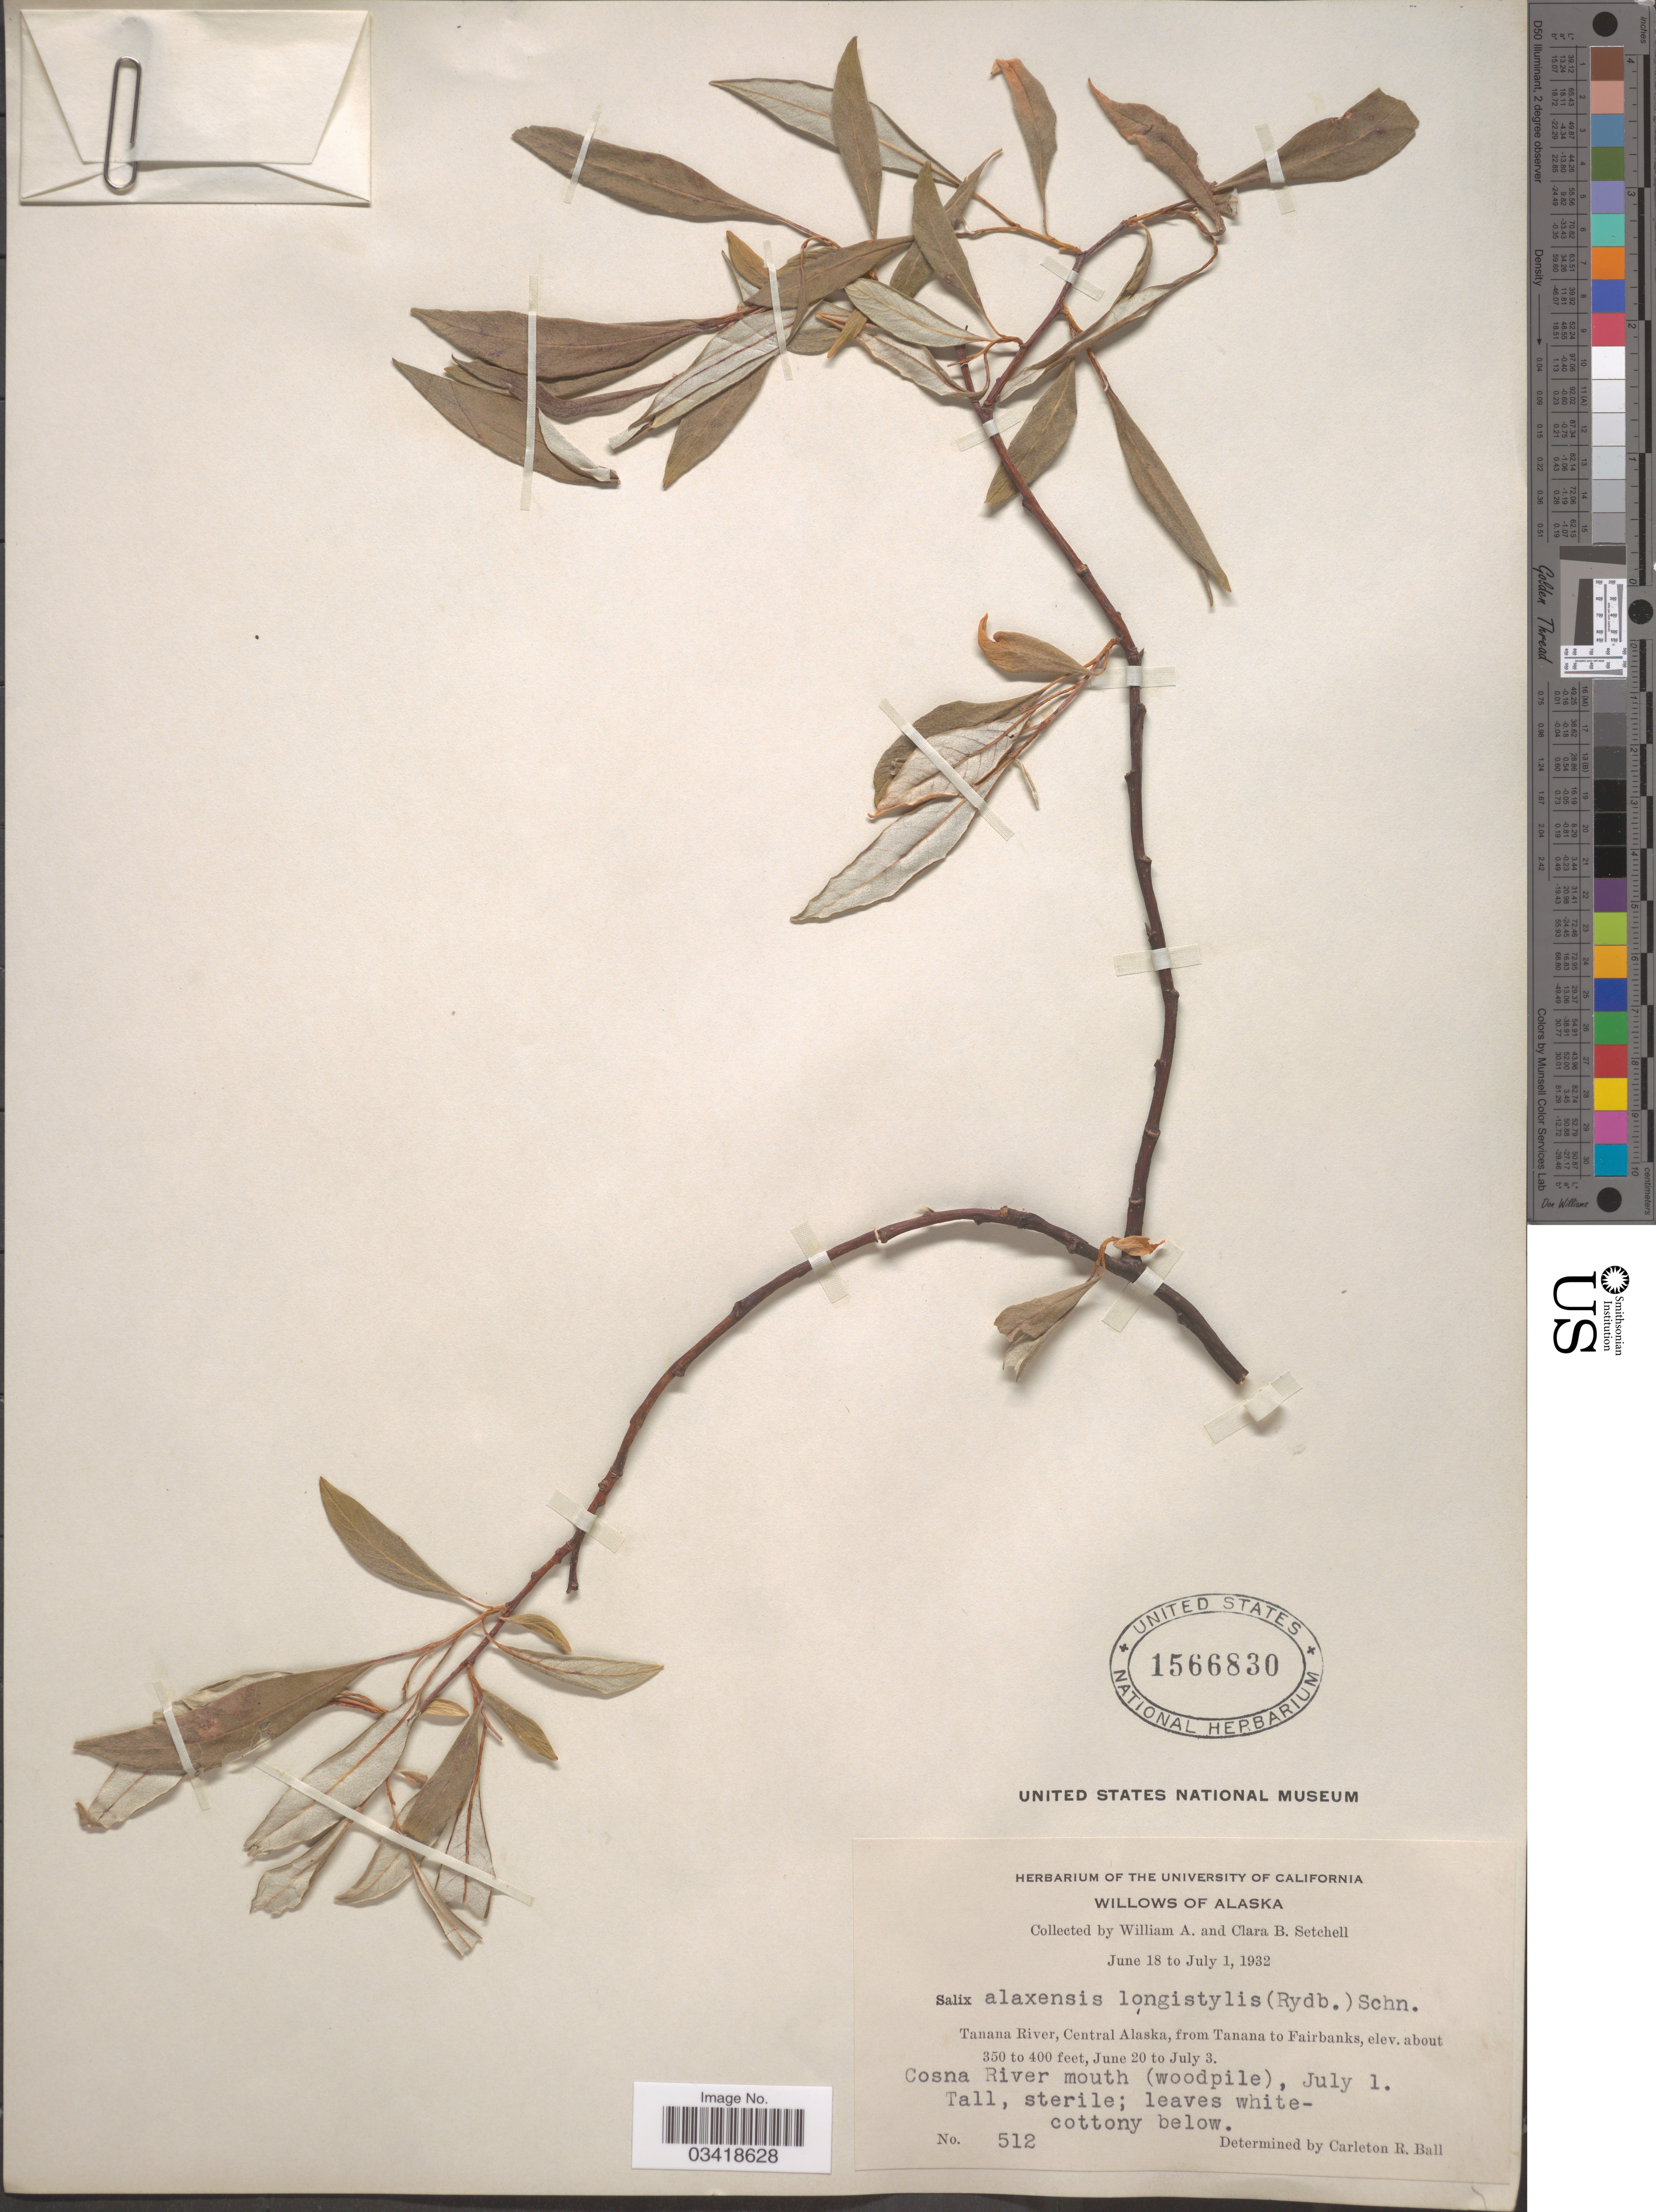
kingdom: Plantae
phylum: Tracheophyta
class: Magnoliopsida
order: Malpighiales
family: Salicaceae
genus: Salix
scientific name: Salix alaxensis var. longistylis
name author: (Rydb.) C.K. Schneid.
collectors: W. Setchell & C. B. Setchell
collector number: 512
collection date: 1932-07-01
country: United States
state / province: Alaska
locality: Tanana River, Central Alaska, from Tanana to Fairbanks. Cosna River mouth (woodpile).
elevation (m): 107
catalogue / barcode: US 1566830